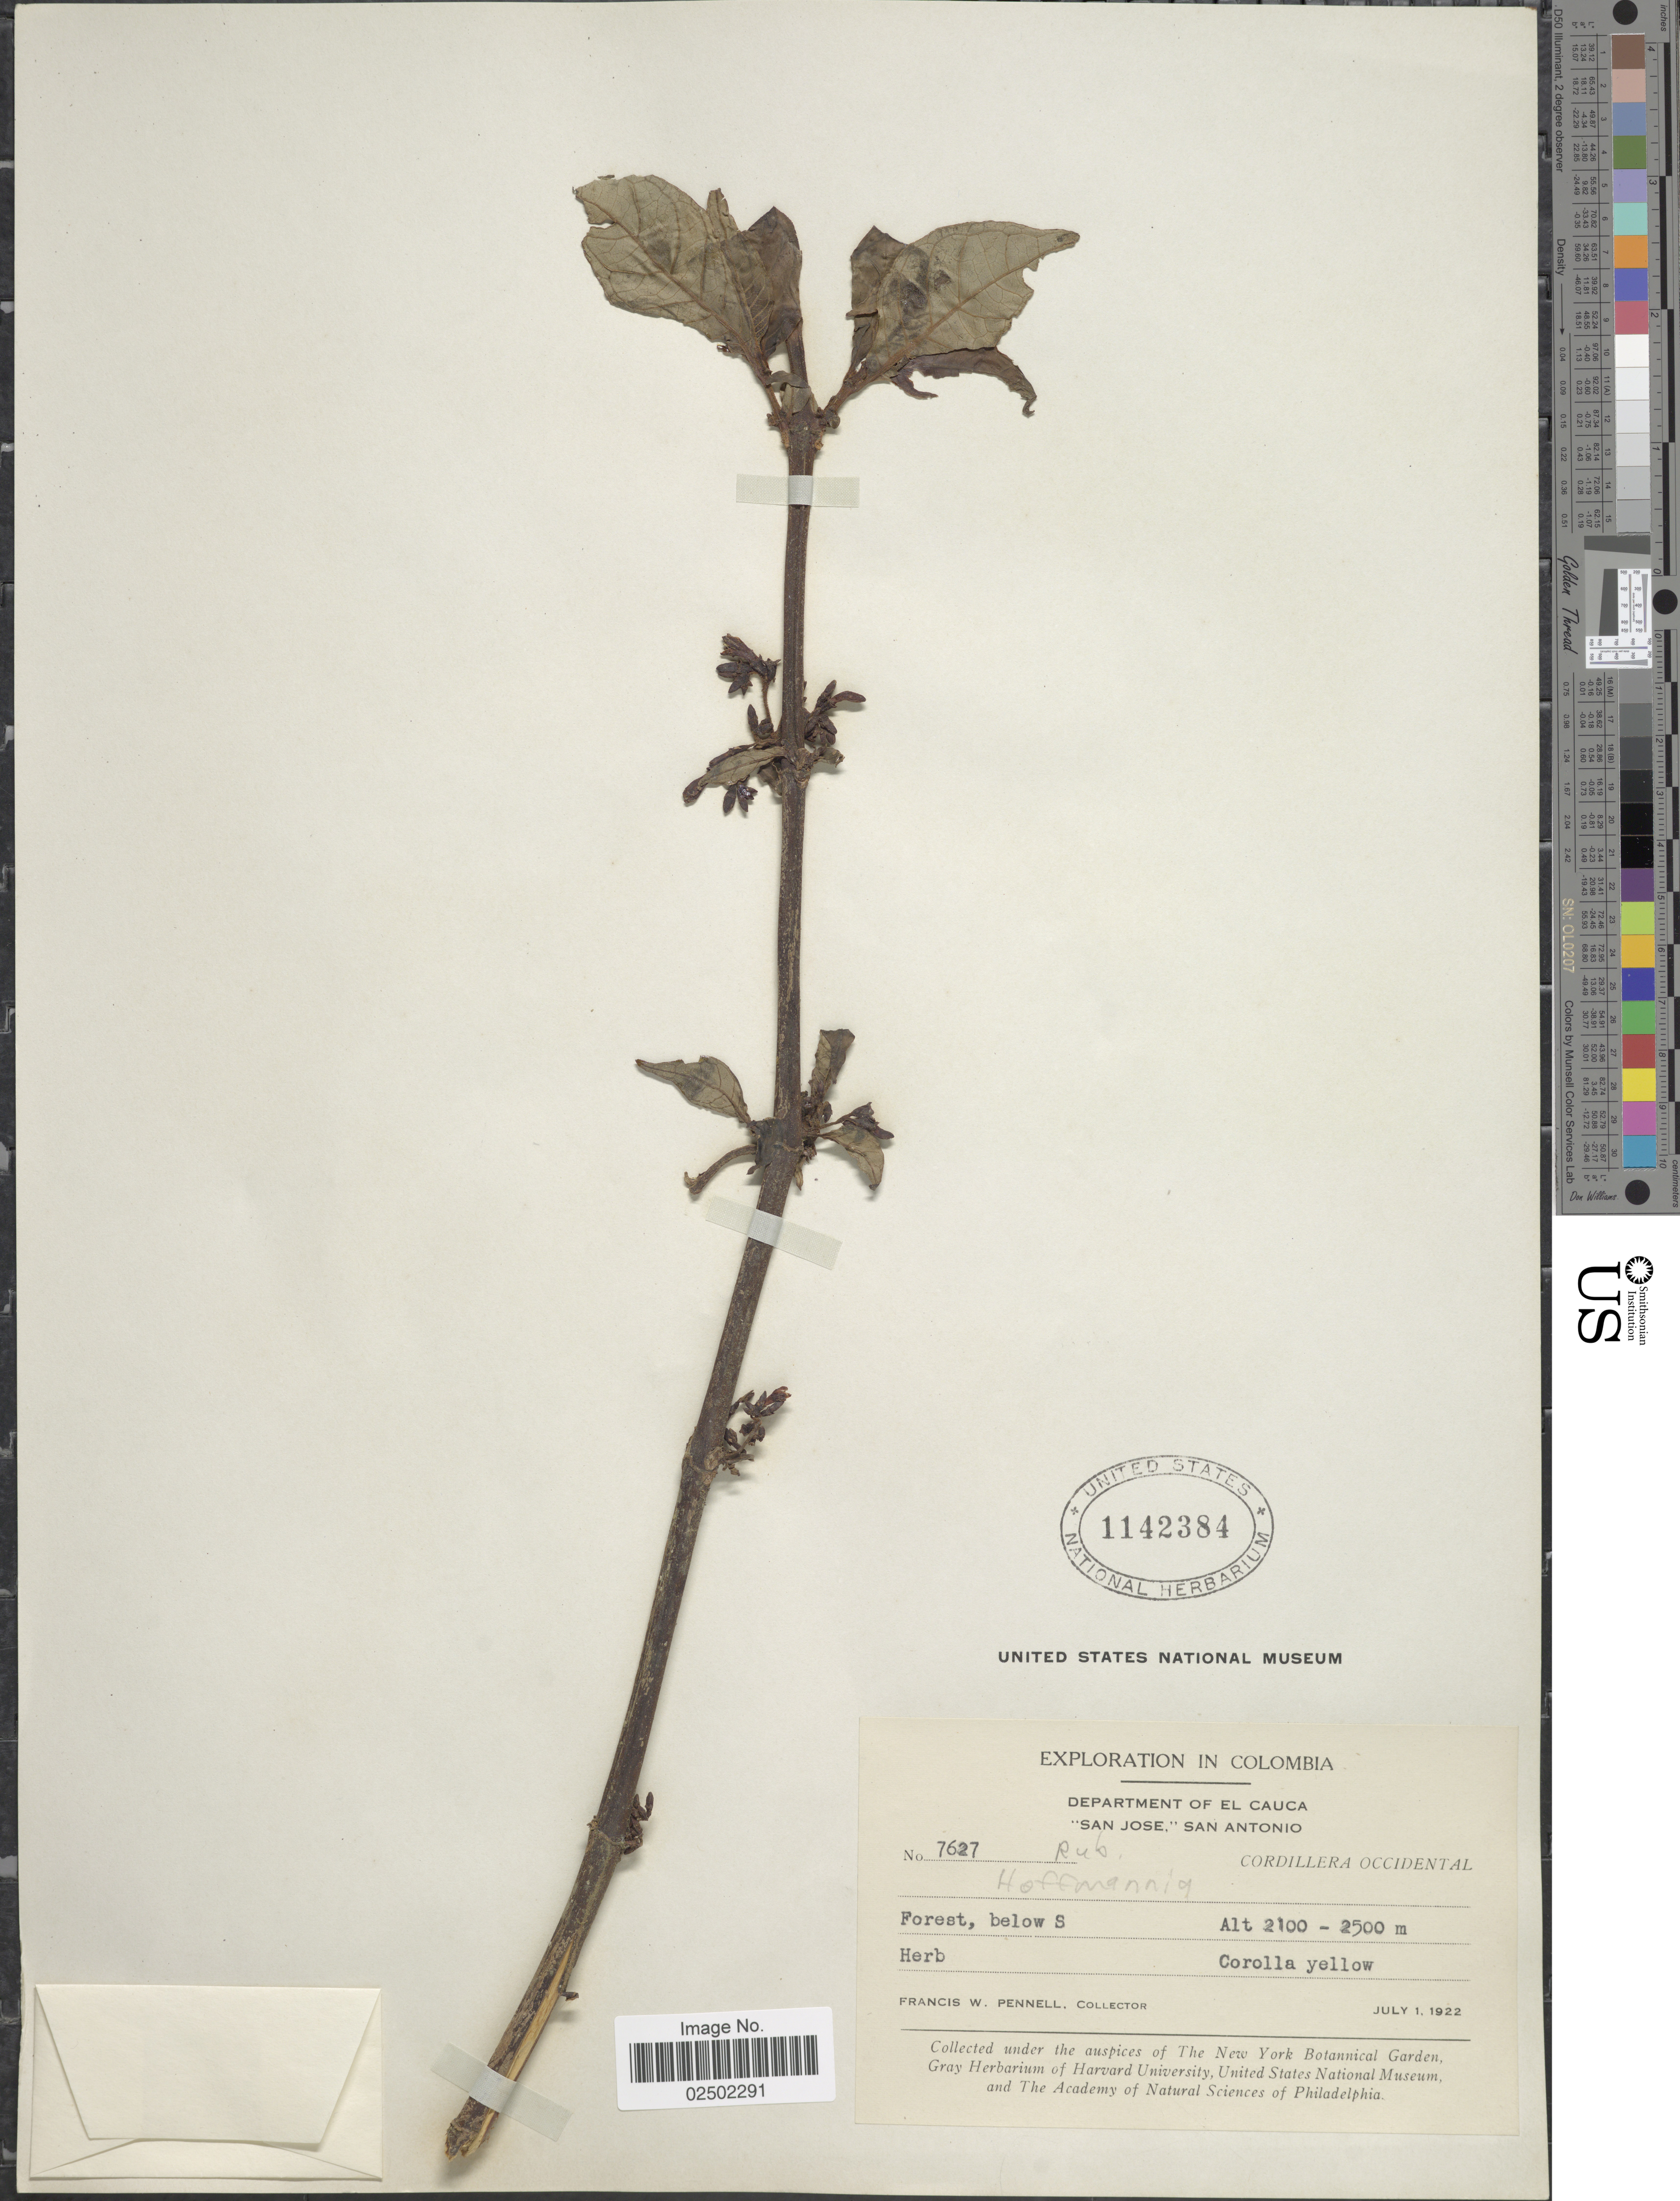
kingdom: Plantae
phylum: Tracheophyta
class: Magnoliopsida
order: Gentianales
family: Rubiaceae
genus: Hoffmannia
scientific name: Hoffmannia sp.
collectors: F. W. Pennell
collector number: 7627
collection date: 1922-07-01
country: Colombia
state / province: Cauca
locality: Department of El Cauca, San Jose, San Antonio, Cordillera Occidental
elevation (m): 2100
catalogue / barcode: US 1142384